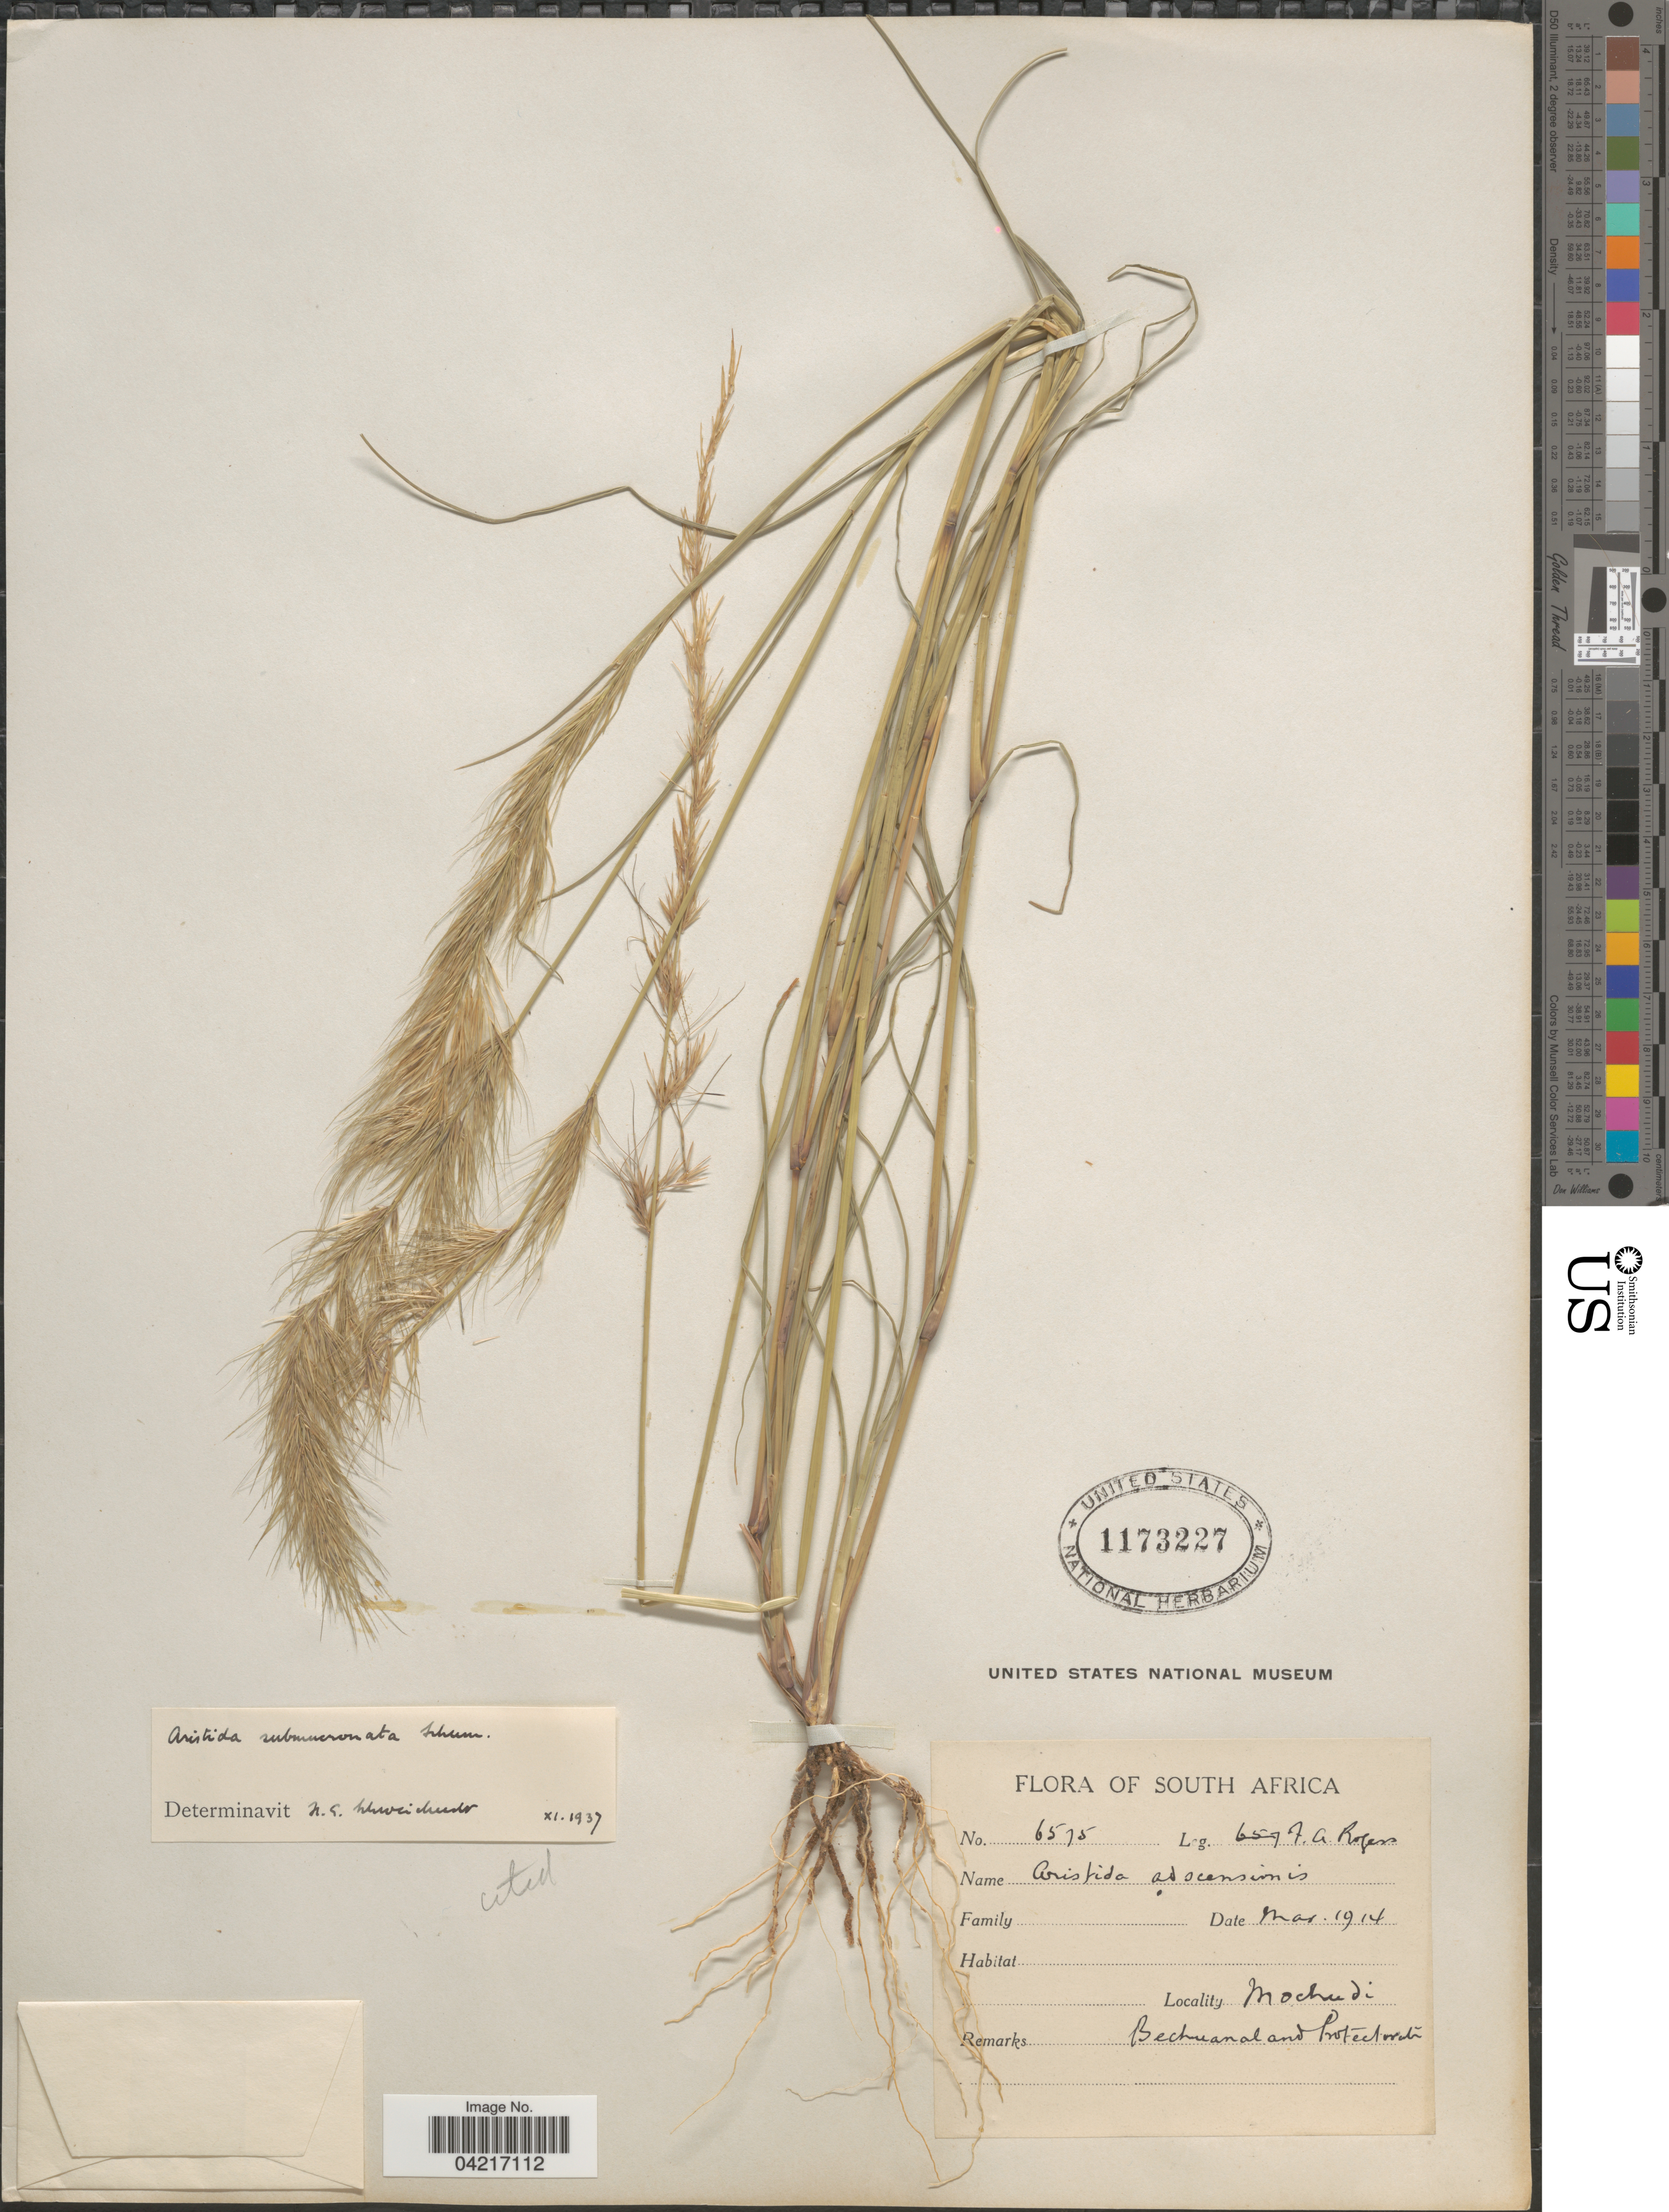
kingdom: Plantae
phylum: Tracheophyta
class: Liliopsida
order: Poales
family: Poaceae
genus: Aristida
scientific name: Aristida adscensionis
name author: L.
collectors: F. A. Rogers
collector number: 6575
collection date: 1914-03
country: South Africa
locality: Mochudi. Bechuanaland Protectorate.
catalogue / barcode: US 1173227